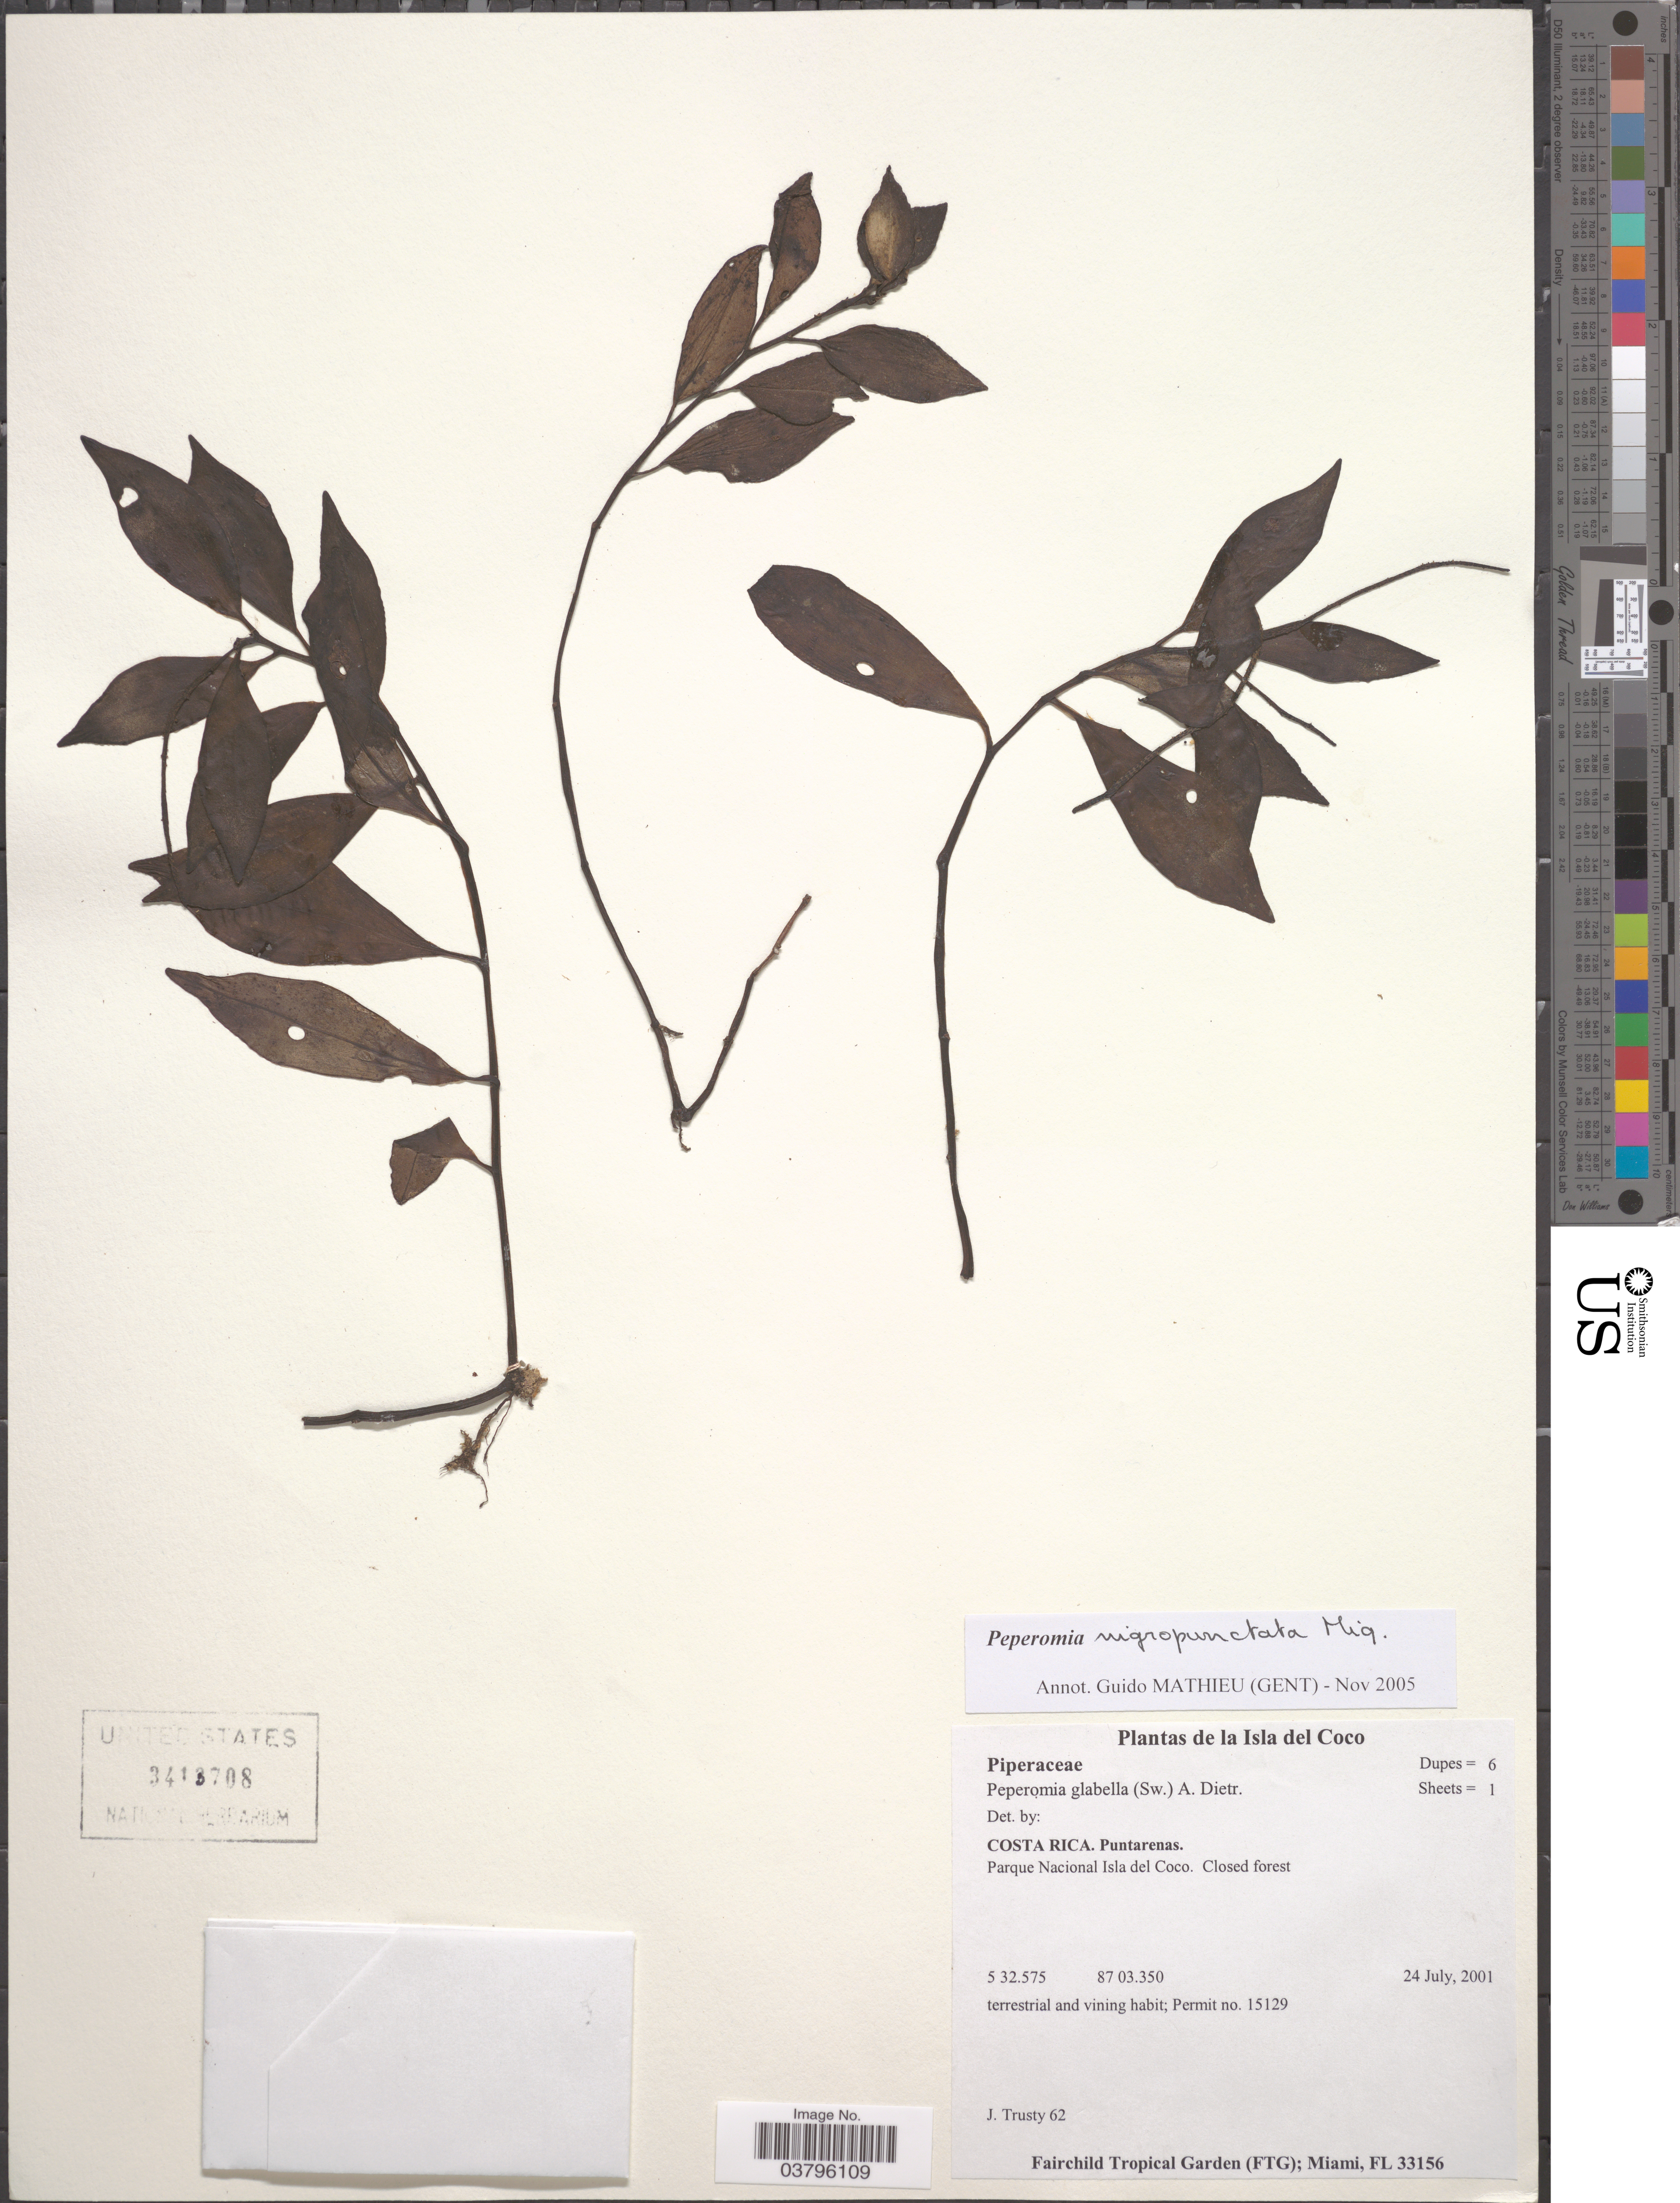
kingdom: Plantae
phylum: Tracheophyta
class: Magnoliopsida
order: Piperales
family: Piperaceae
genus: Peperomia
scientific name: Peperomia nigropunctata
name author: Miq.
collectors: J. Trusty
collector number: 62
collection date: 2001-07-24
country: Costa Rica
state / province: Puntarenas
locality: Isla del Coco. Parque Nacional Isla del Coco.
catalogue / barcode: US 3413708